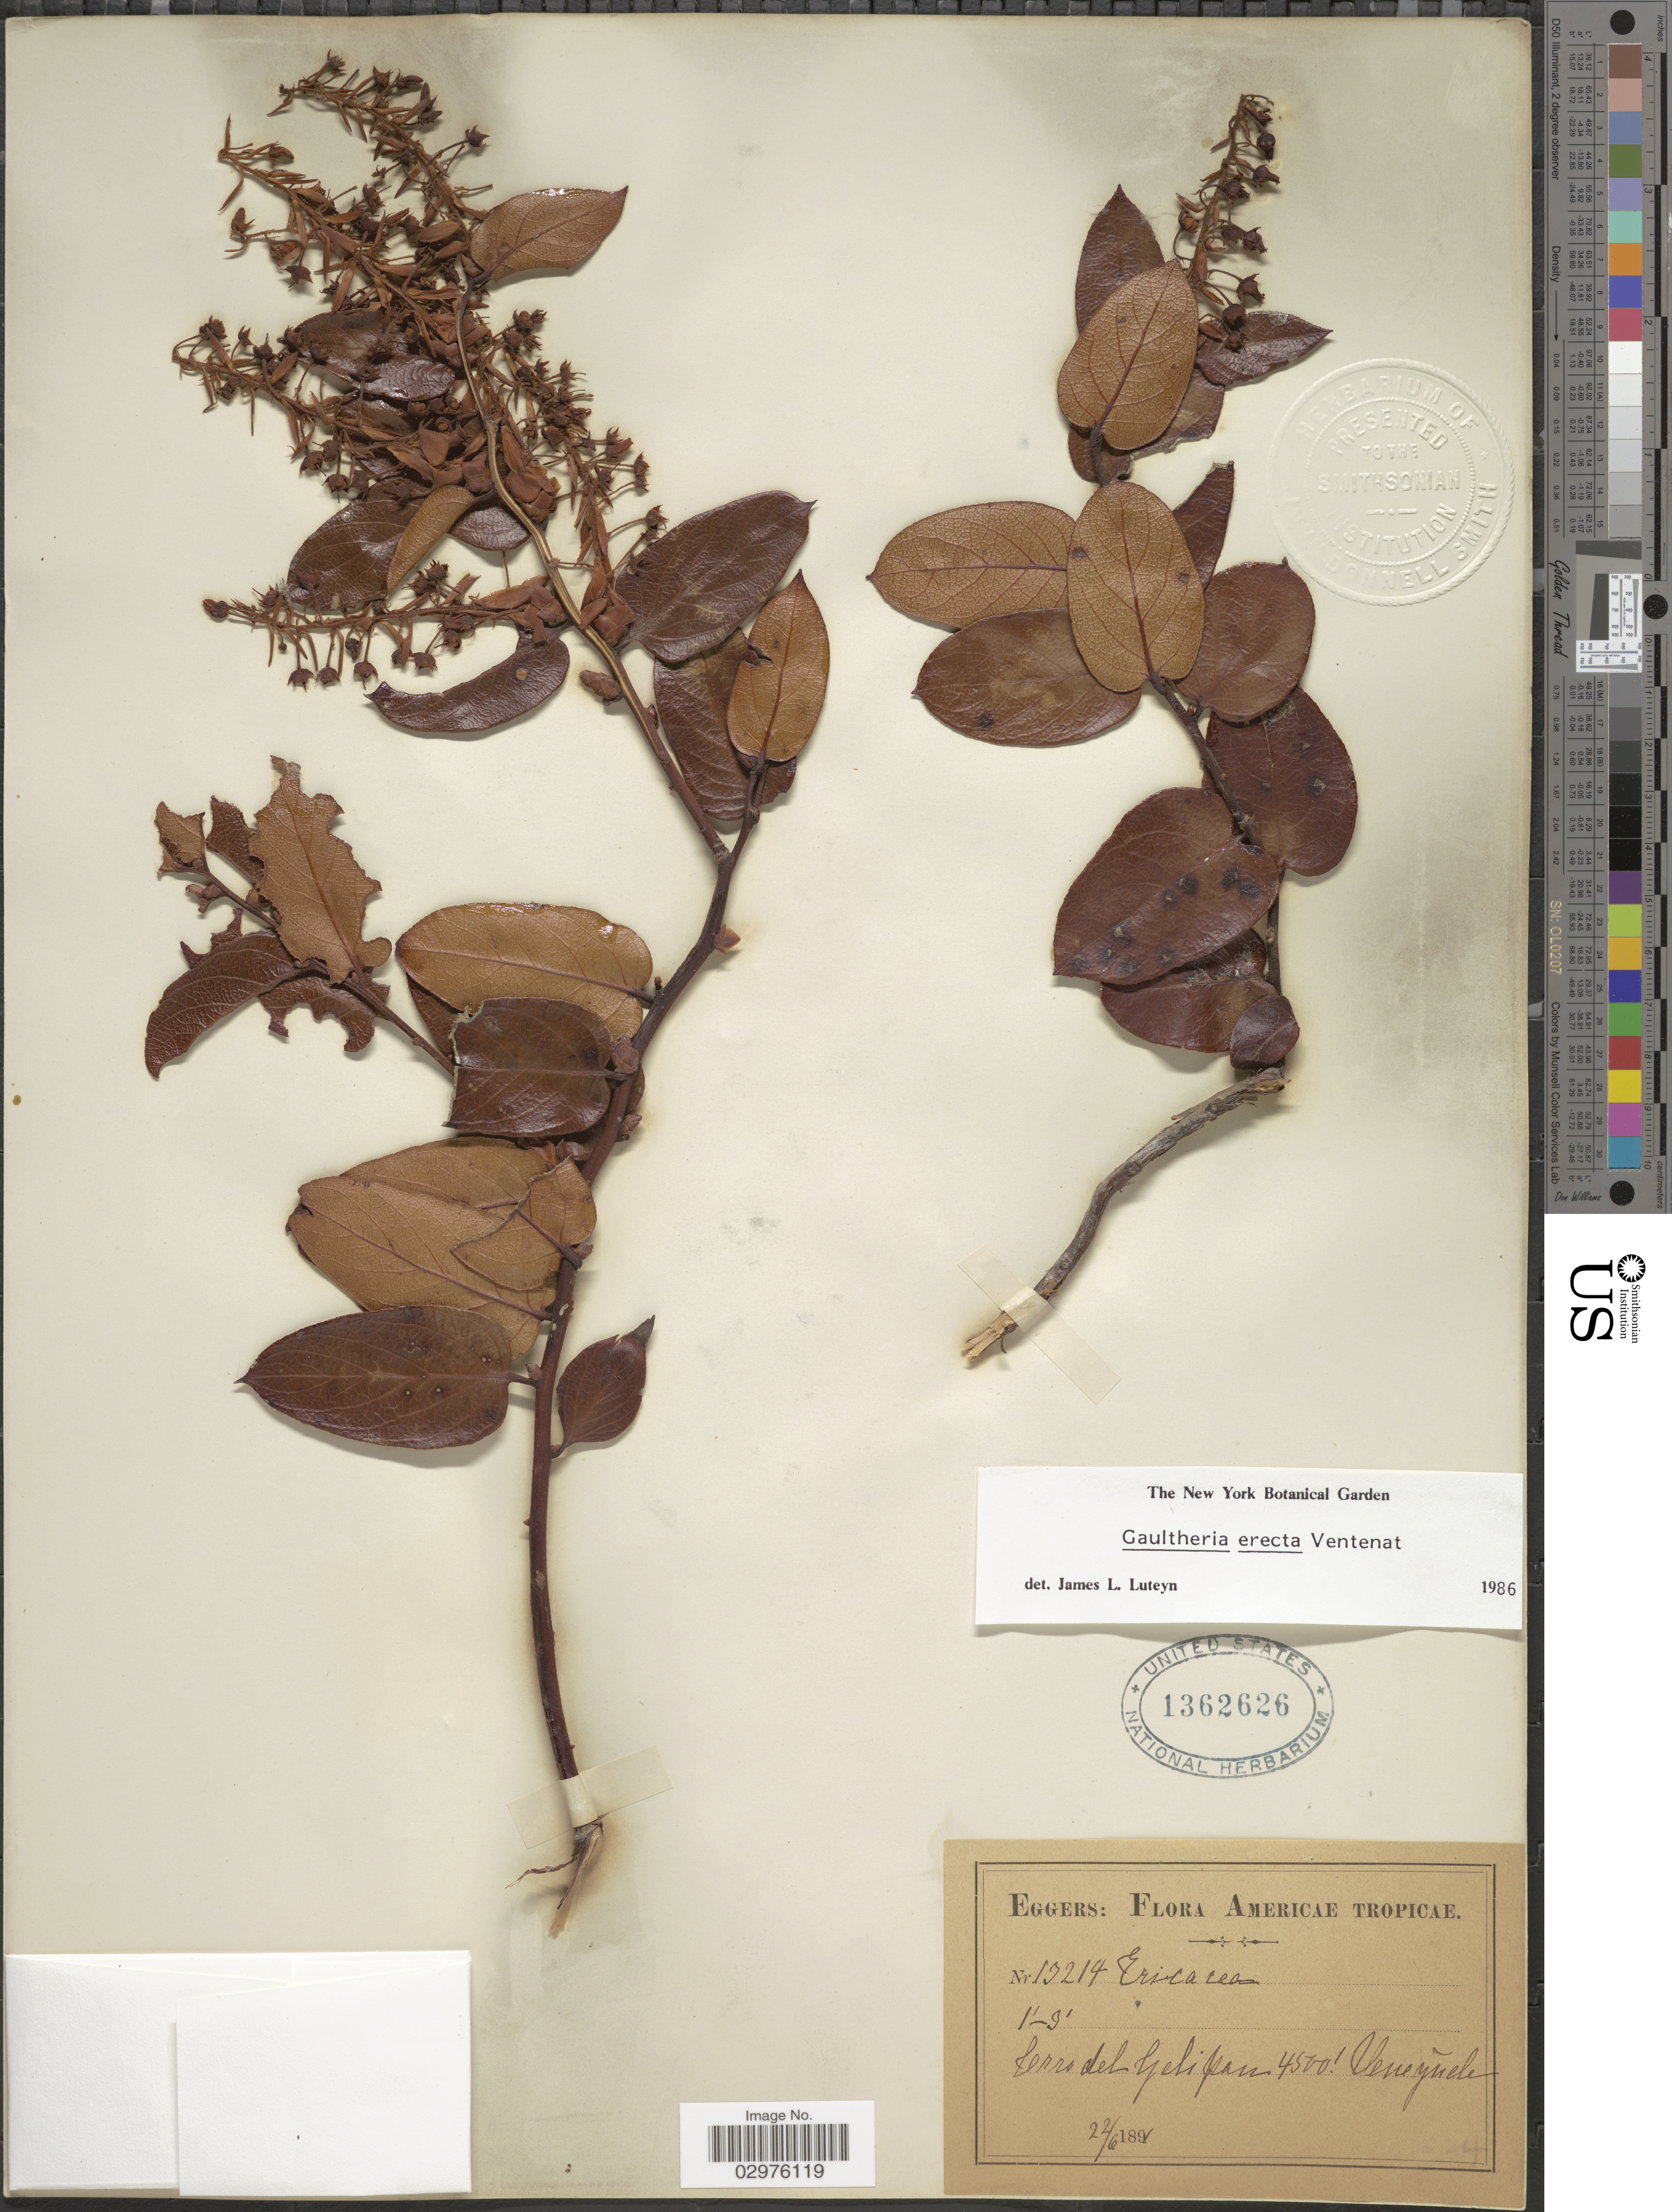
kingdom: Plantae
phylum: Tracheophyta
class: Magnoliopsida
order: Ericales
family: Ericaceae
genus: Gaultheria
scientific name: Gaultheria erecta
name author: Vent.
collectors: -. Eggers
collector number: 13214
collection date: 1891-06-22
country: Venezuela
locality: Cerro del Galipan.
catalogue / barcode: US 1362626